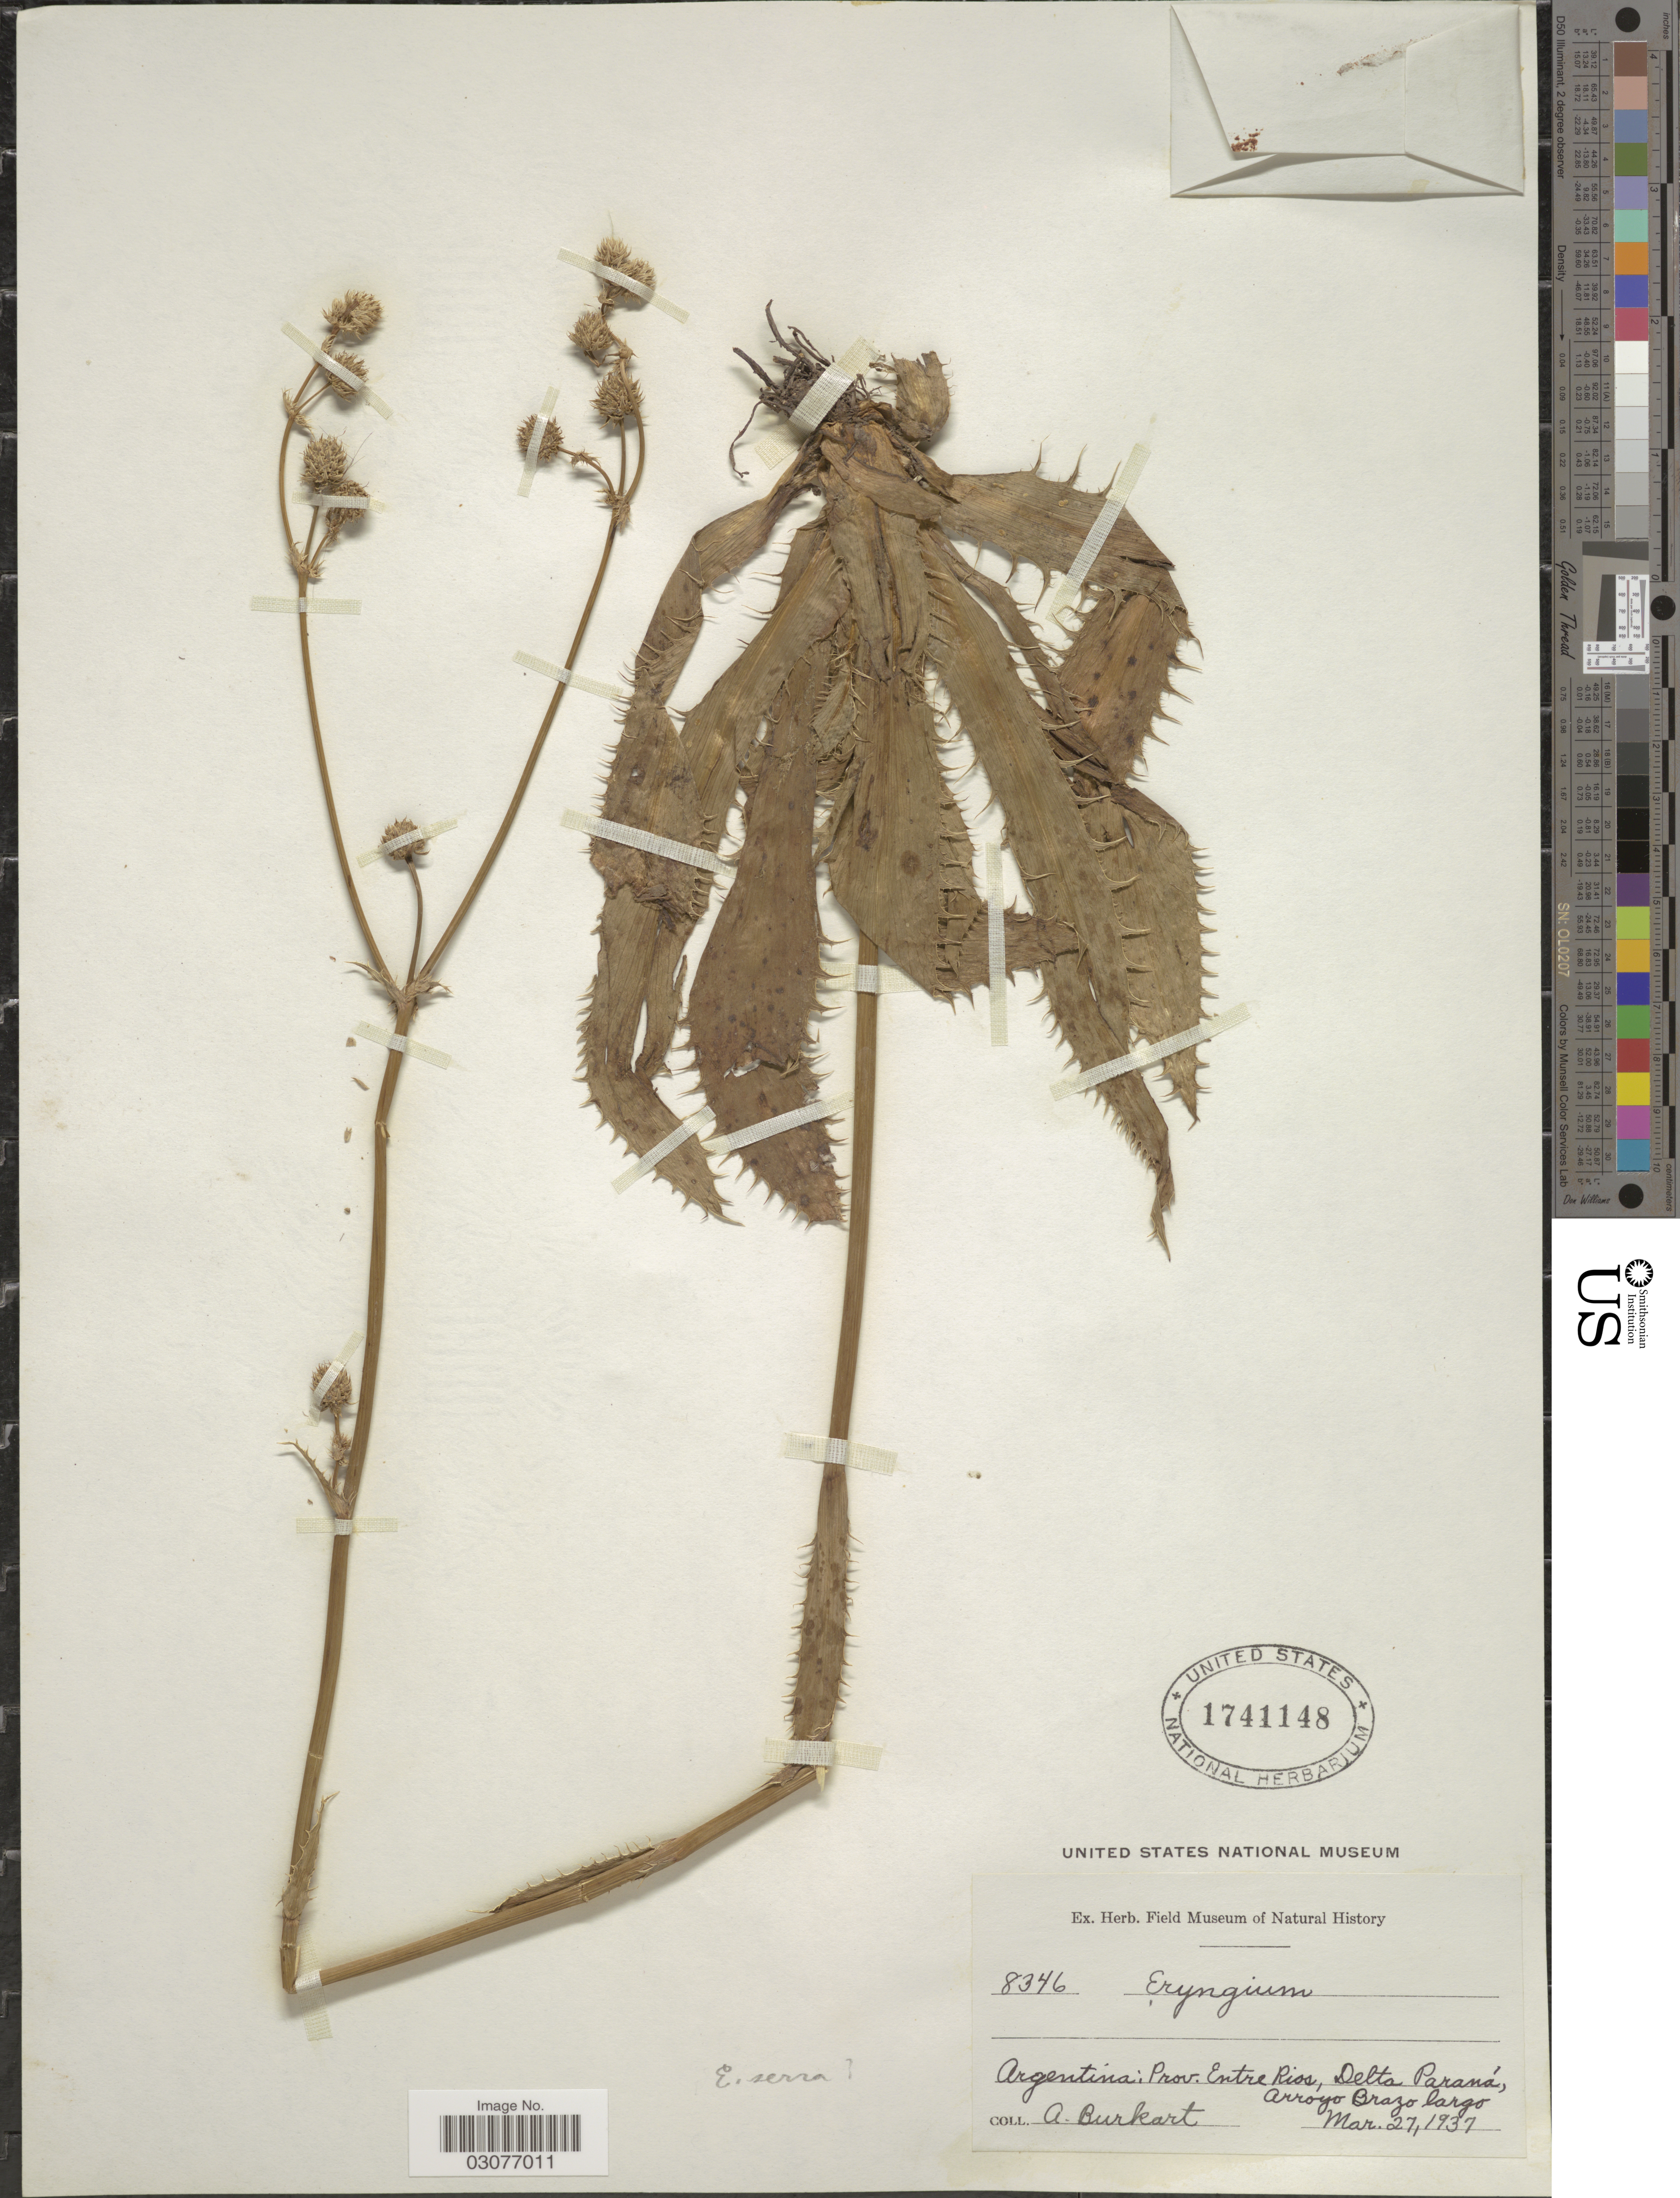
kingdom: Plantae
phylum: Tracheophyta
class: Magnoliopsida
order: Apiales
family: Apiaceae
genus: Eryngium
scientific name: Eryngium serra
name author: Cham. & Schltdl.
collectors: A. E. Burkart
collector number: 8346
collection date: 1937-03-27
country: Argentina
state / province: Entre Rios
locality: Delta Paraná, Arroyo Brazo largo.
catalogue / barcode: US 1741148